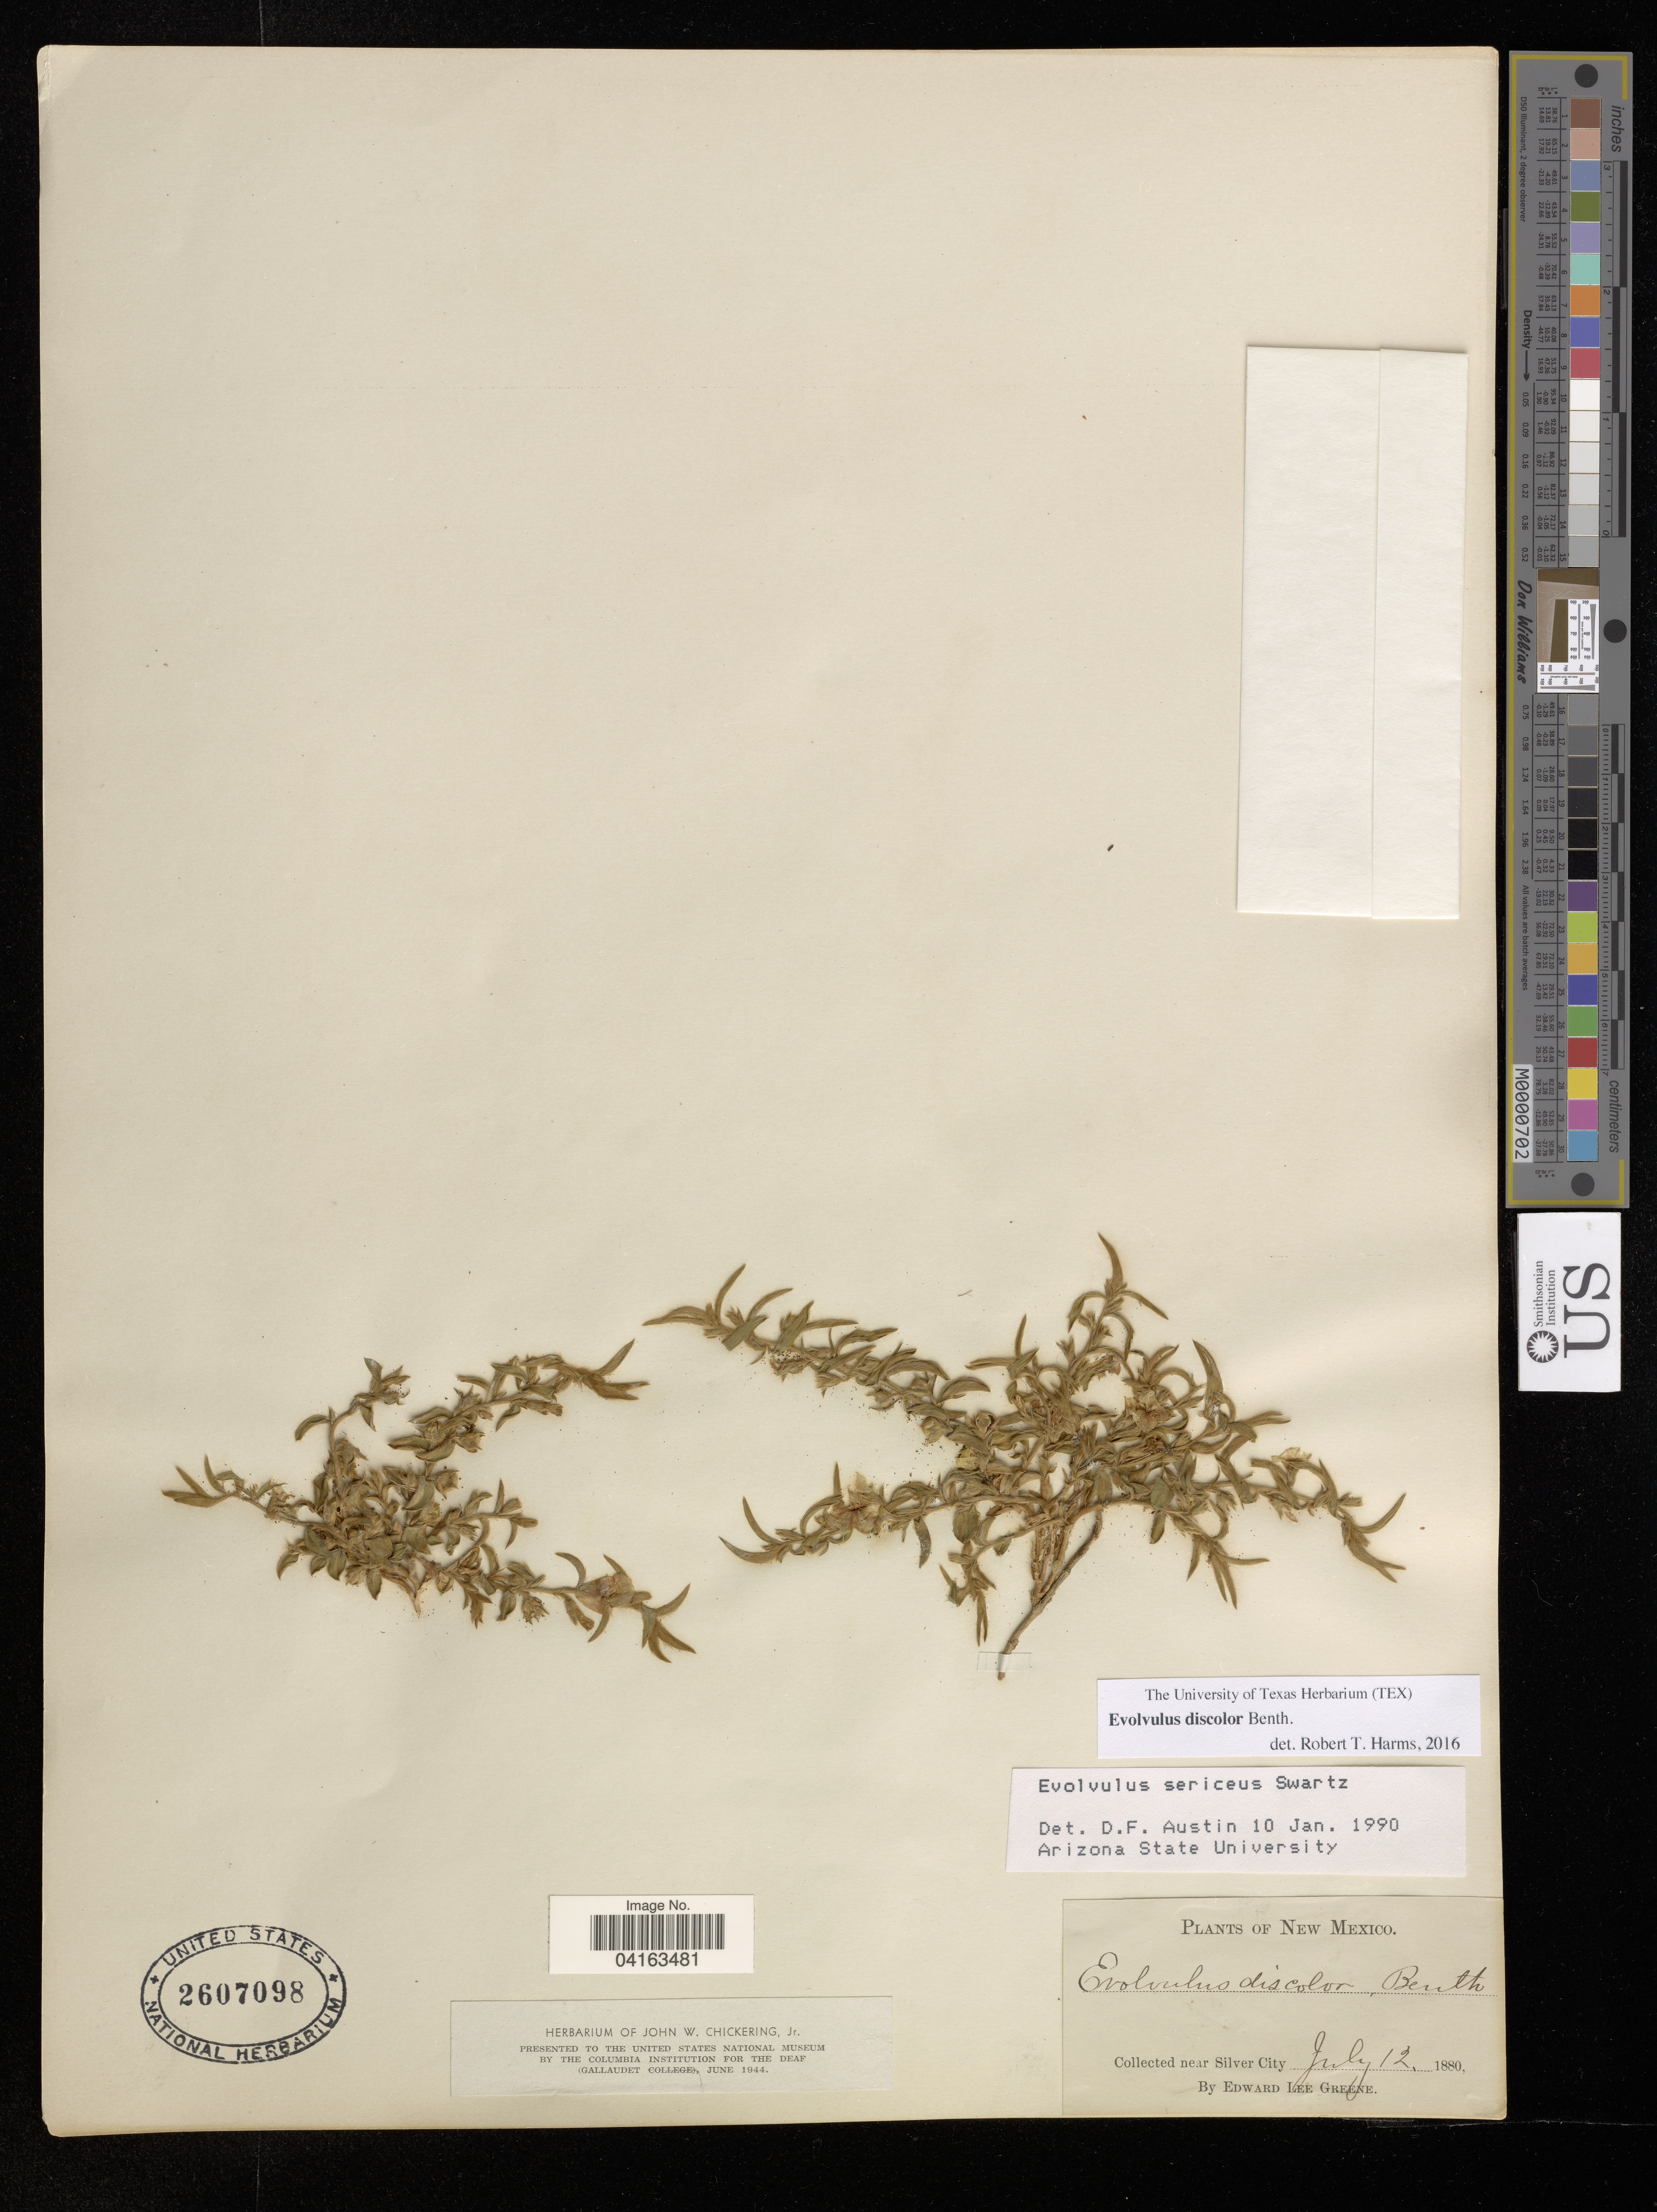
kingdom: Plantae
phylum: Tracheophyta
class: Magnoliopsida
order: Solanales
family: Convolvulaceae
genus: Evolvulus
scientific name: Evolvulus discolor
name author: Benth.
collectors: E. L. Greene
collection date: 1880-07-12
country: United States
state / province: New Mexico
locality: Collected near Silver City.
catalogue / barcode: US 2607098